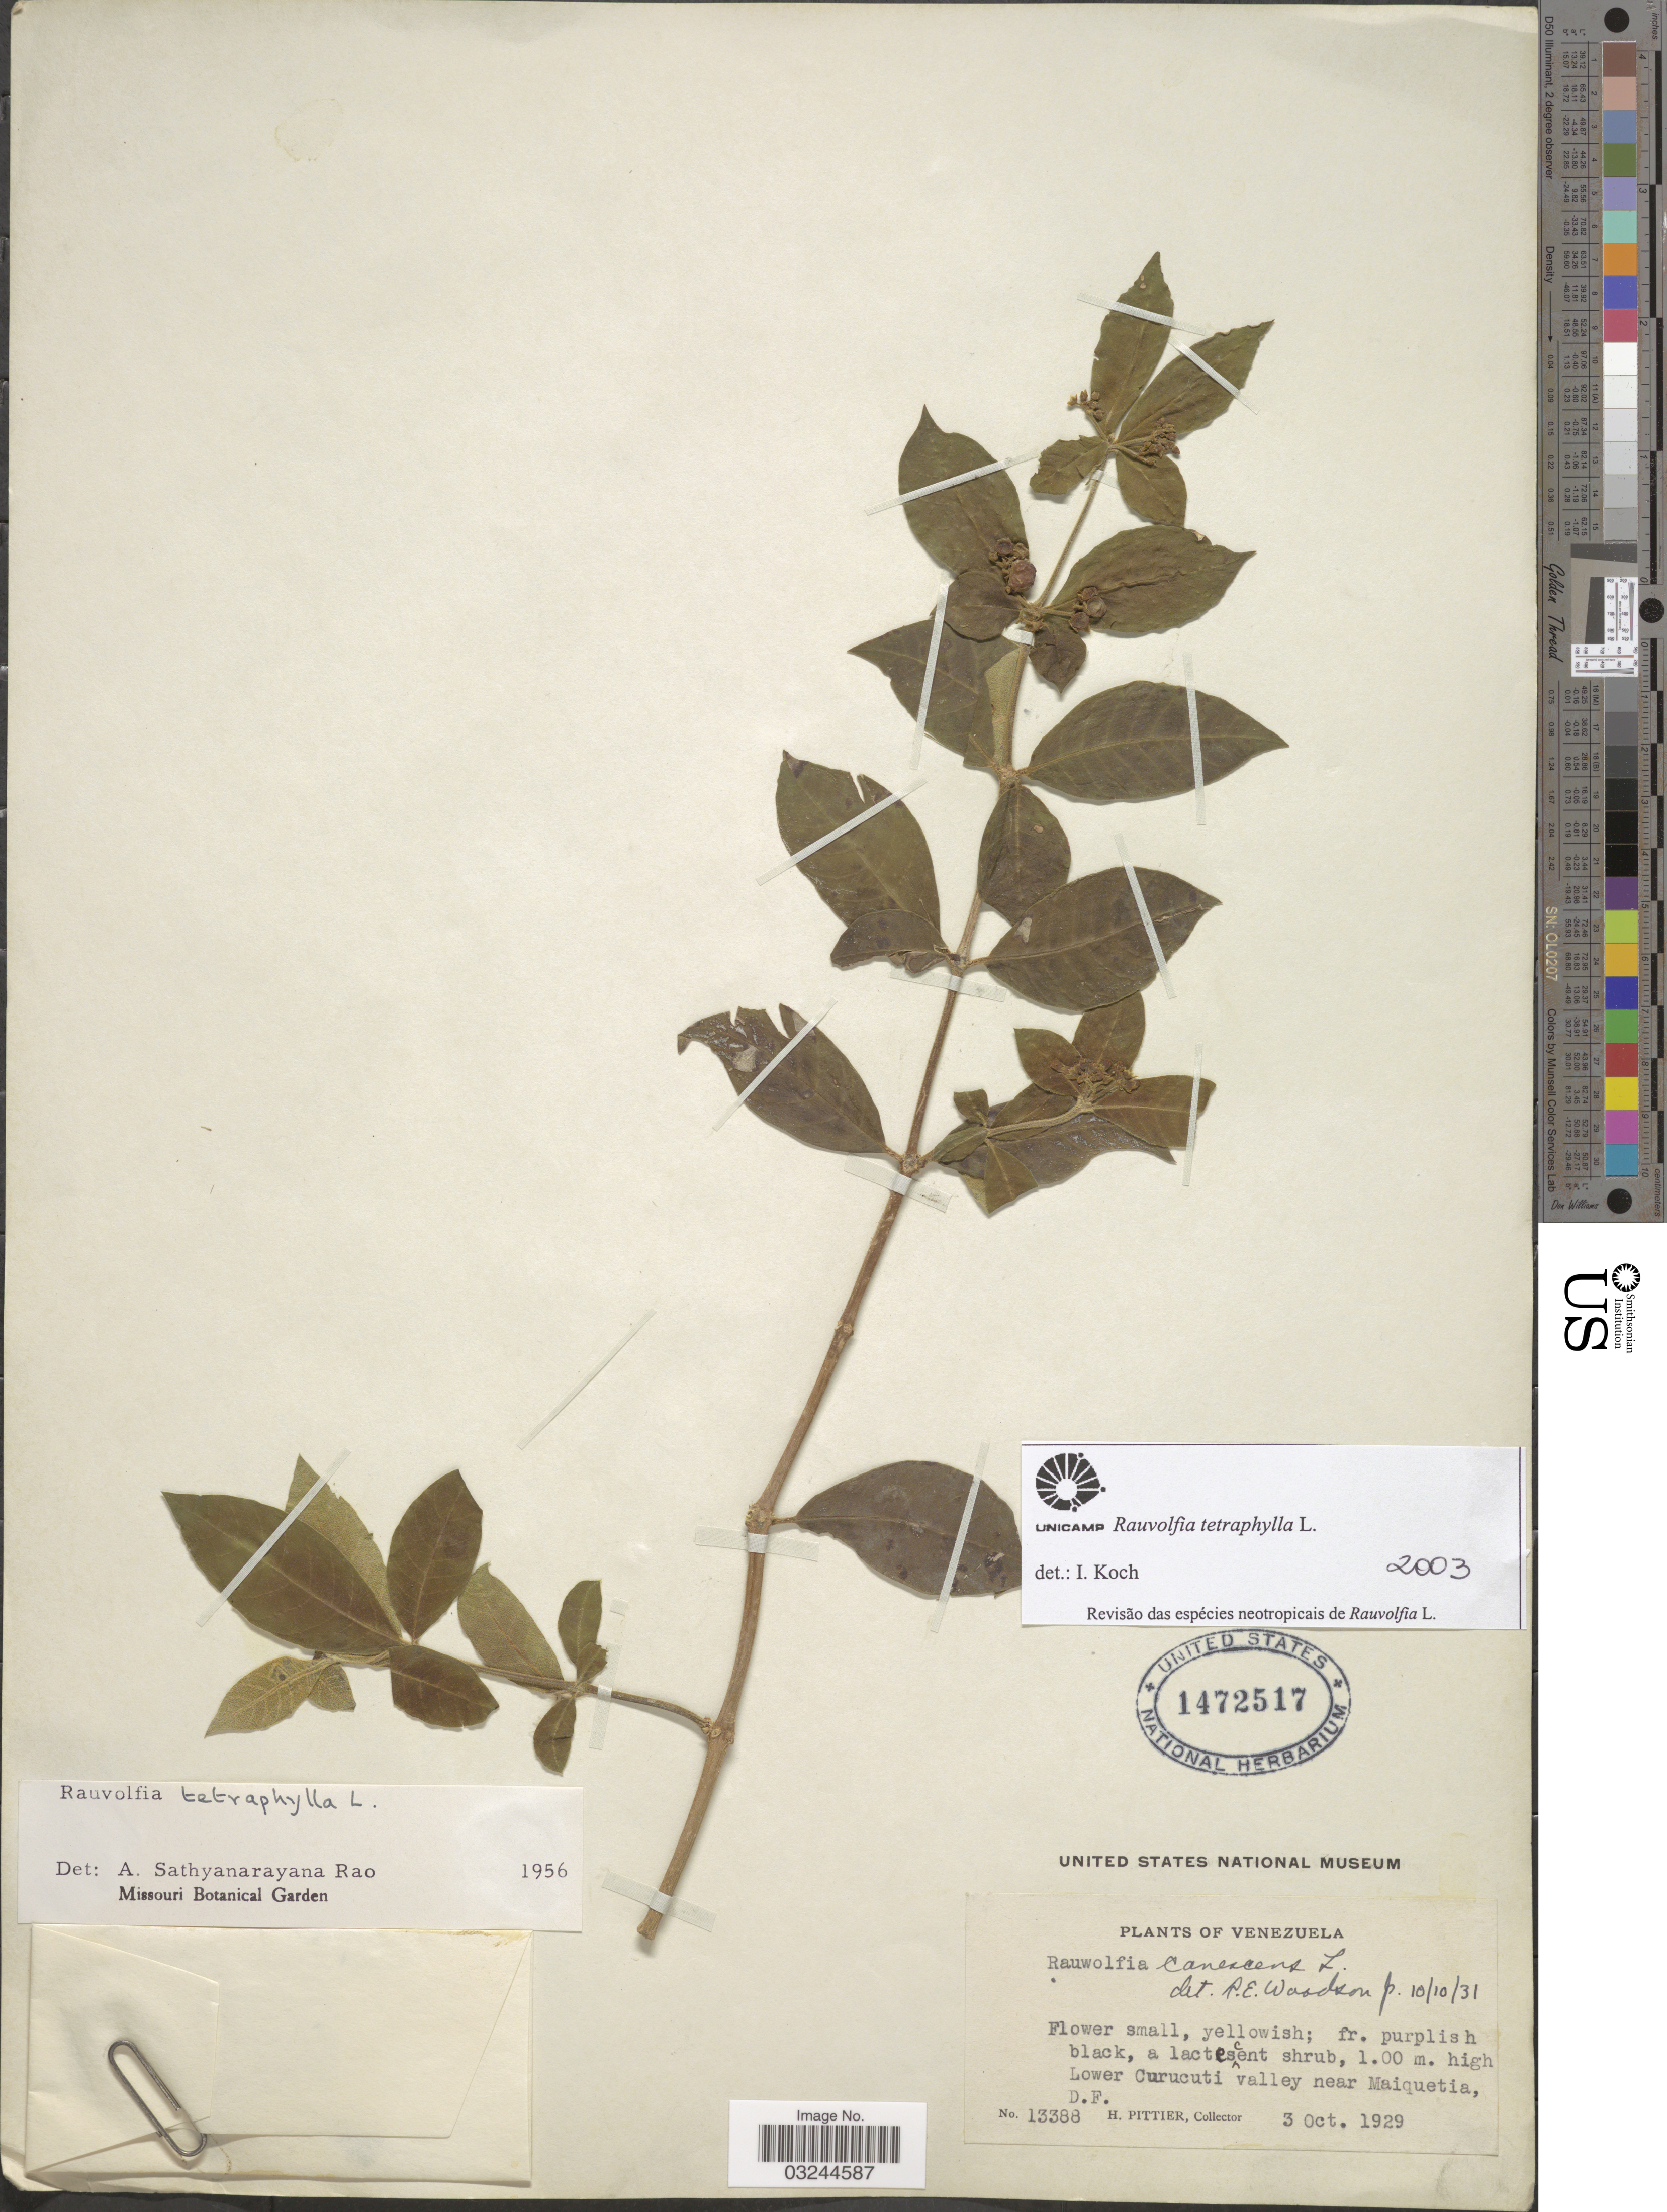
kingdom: Plantae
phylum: Tracheophyta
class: Magnoliopsida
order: Gentianales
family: Apocynaceae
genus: Rauvolfia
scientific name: Rauvolfia tetraphylla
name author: L.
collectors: H. F. Pittier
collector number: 13388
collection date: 1929-10-03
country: Venezuela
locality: Lower Curucuti valley near Maiquetia, D.F.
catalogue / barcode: US 1472517